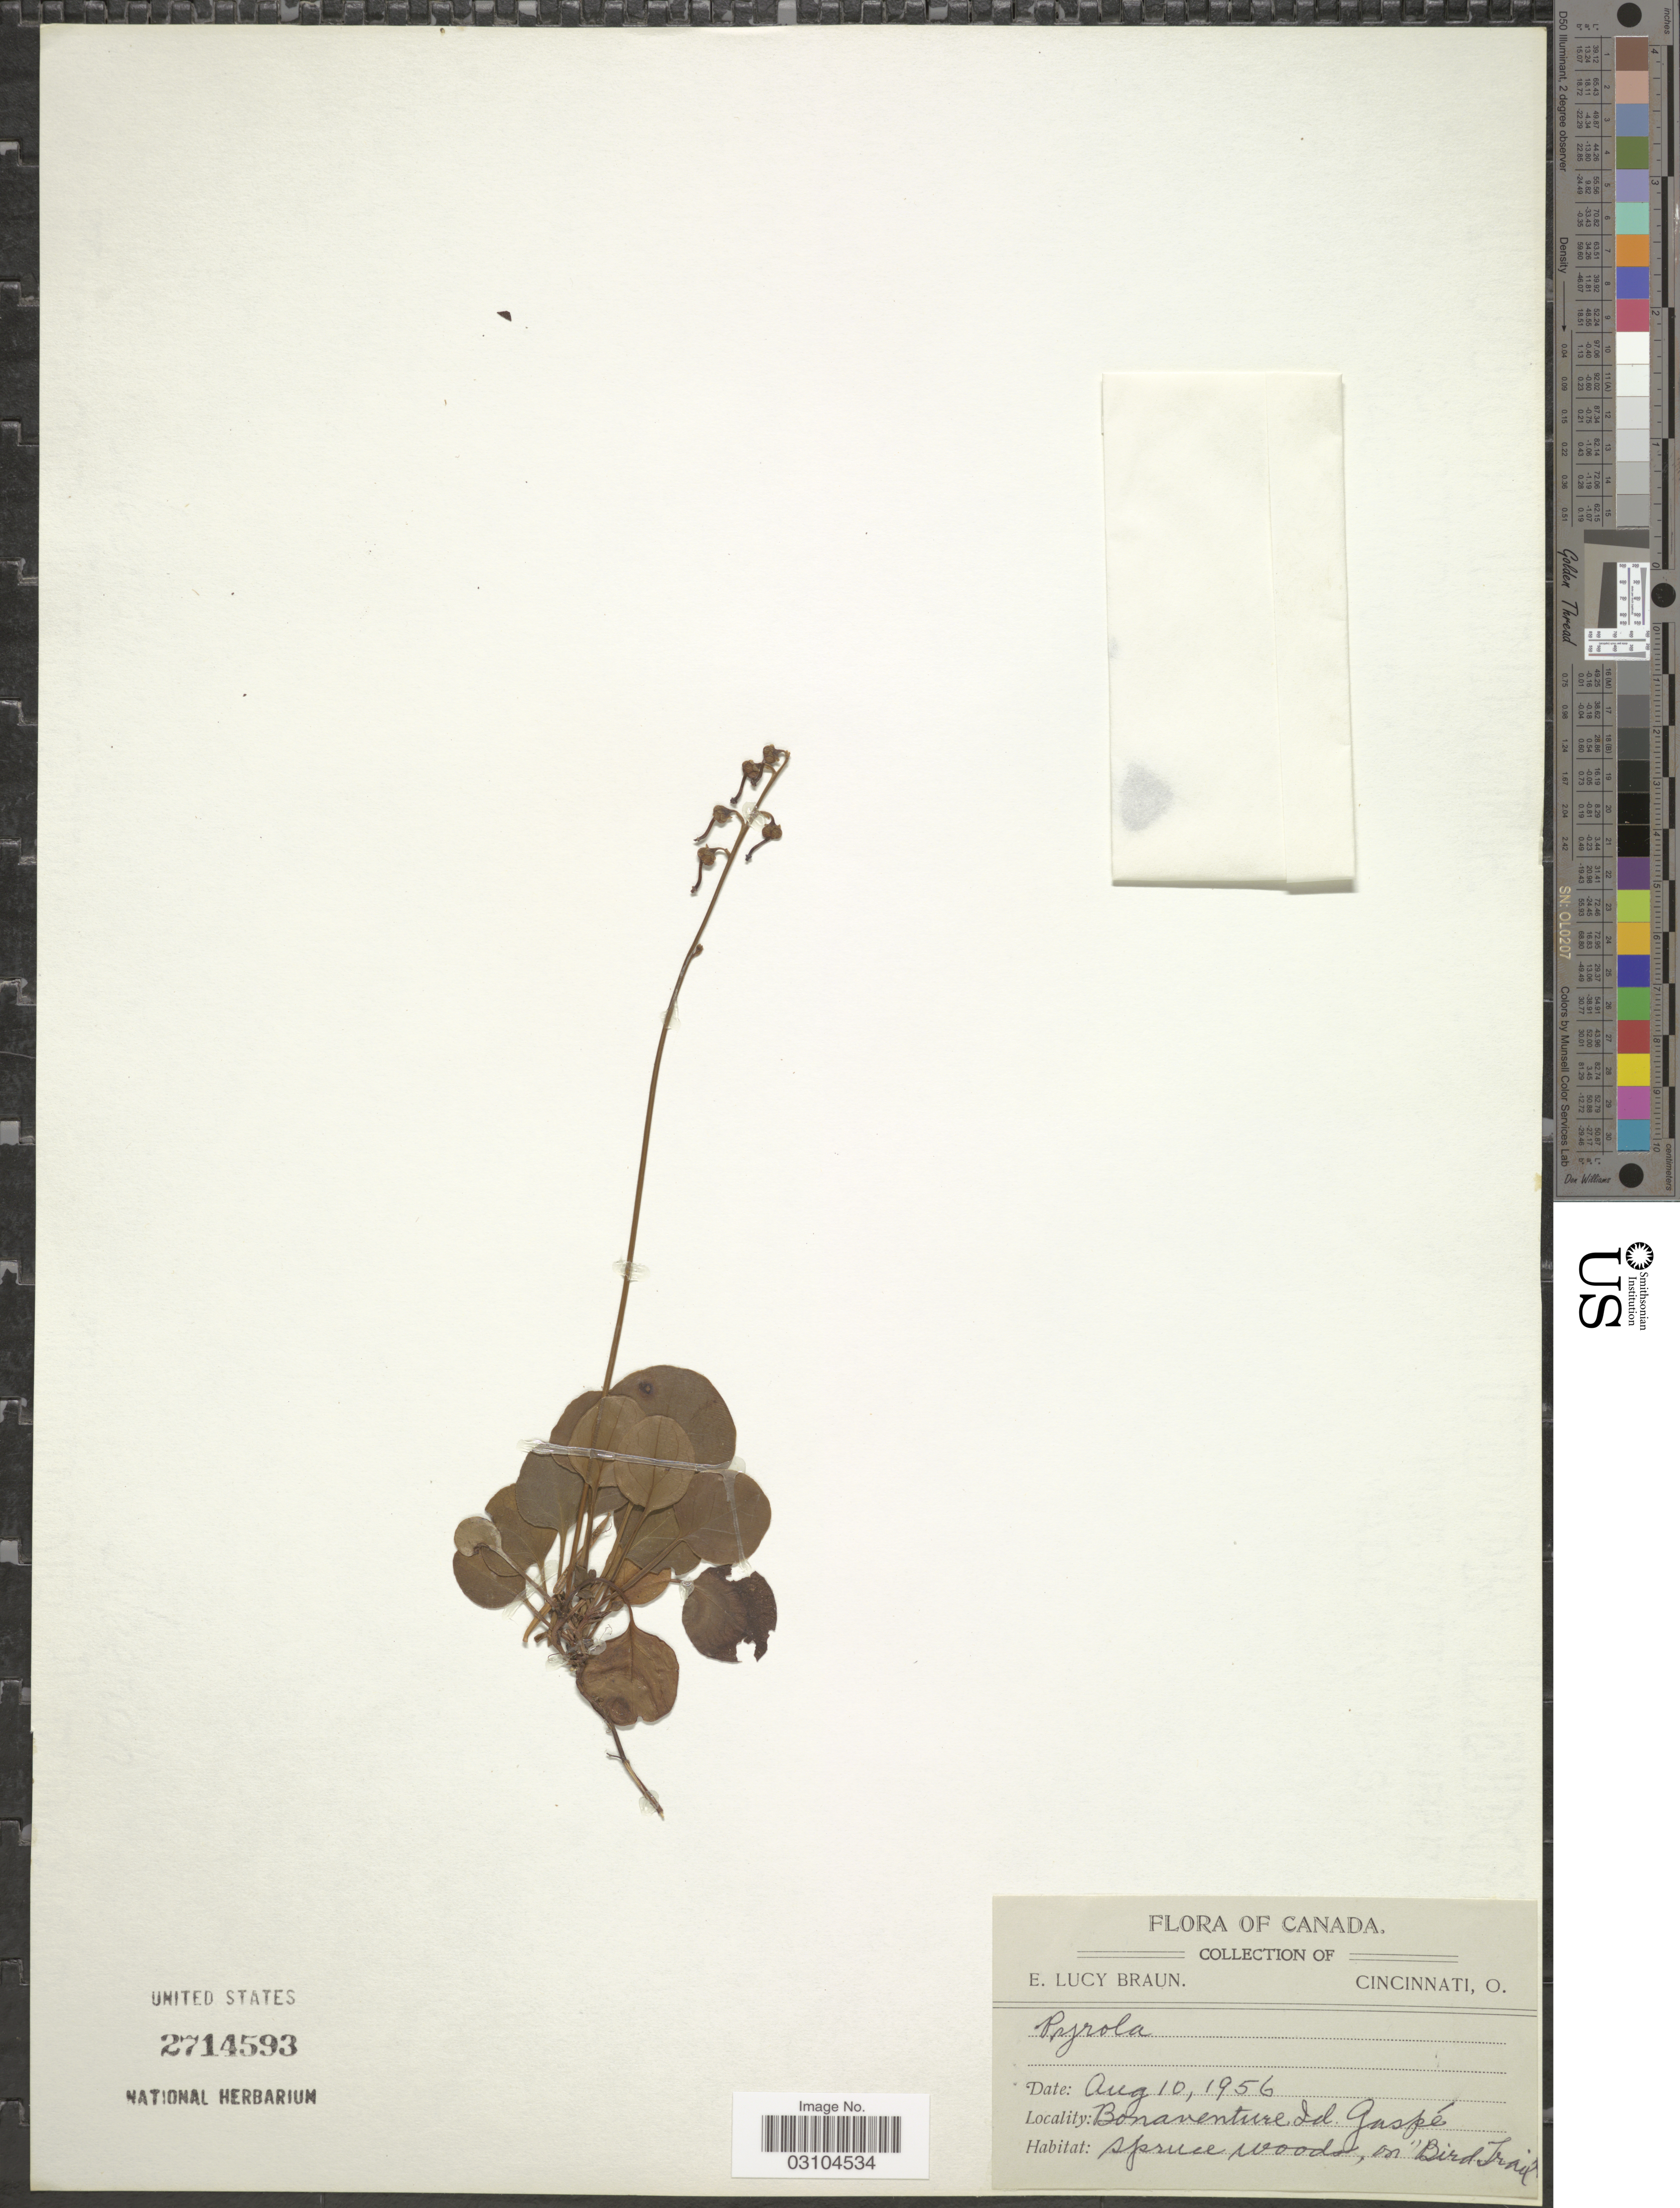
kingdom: Plantae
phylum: Tracheophyta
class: Magnoliopsida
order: Ericales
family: Ericaceae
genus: Pyrola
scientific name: Pyrola sp.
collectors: E. L. Braun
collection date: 1956-08-10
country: Canada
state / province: Quebec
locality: Bonaventure Id., Gaspé. "Bird Trail".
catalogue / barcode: US 2714593